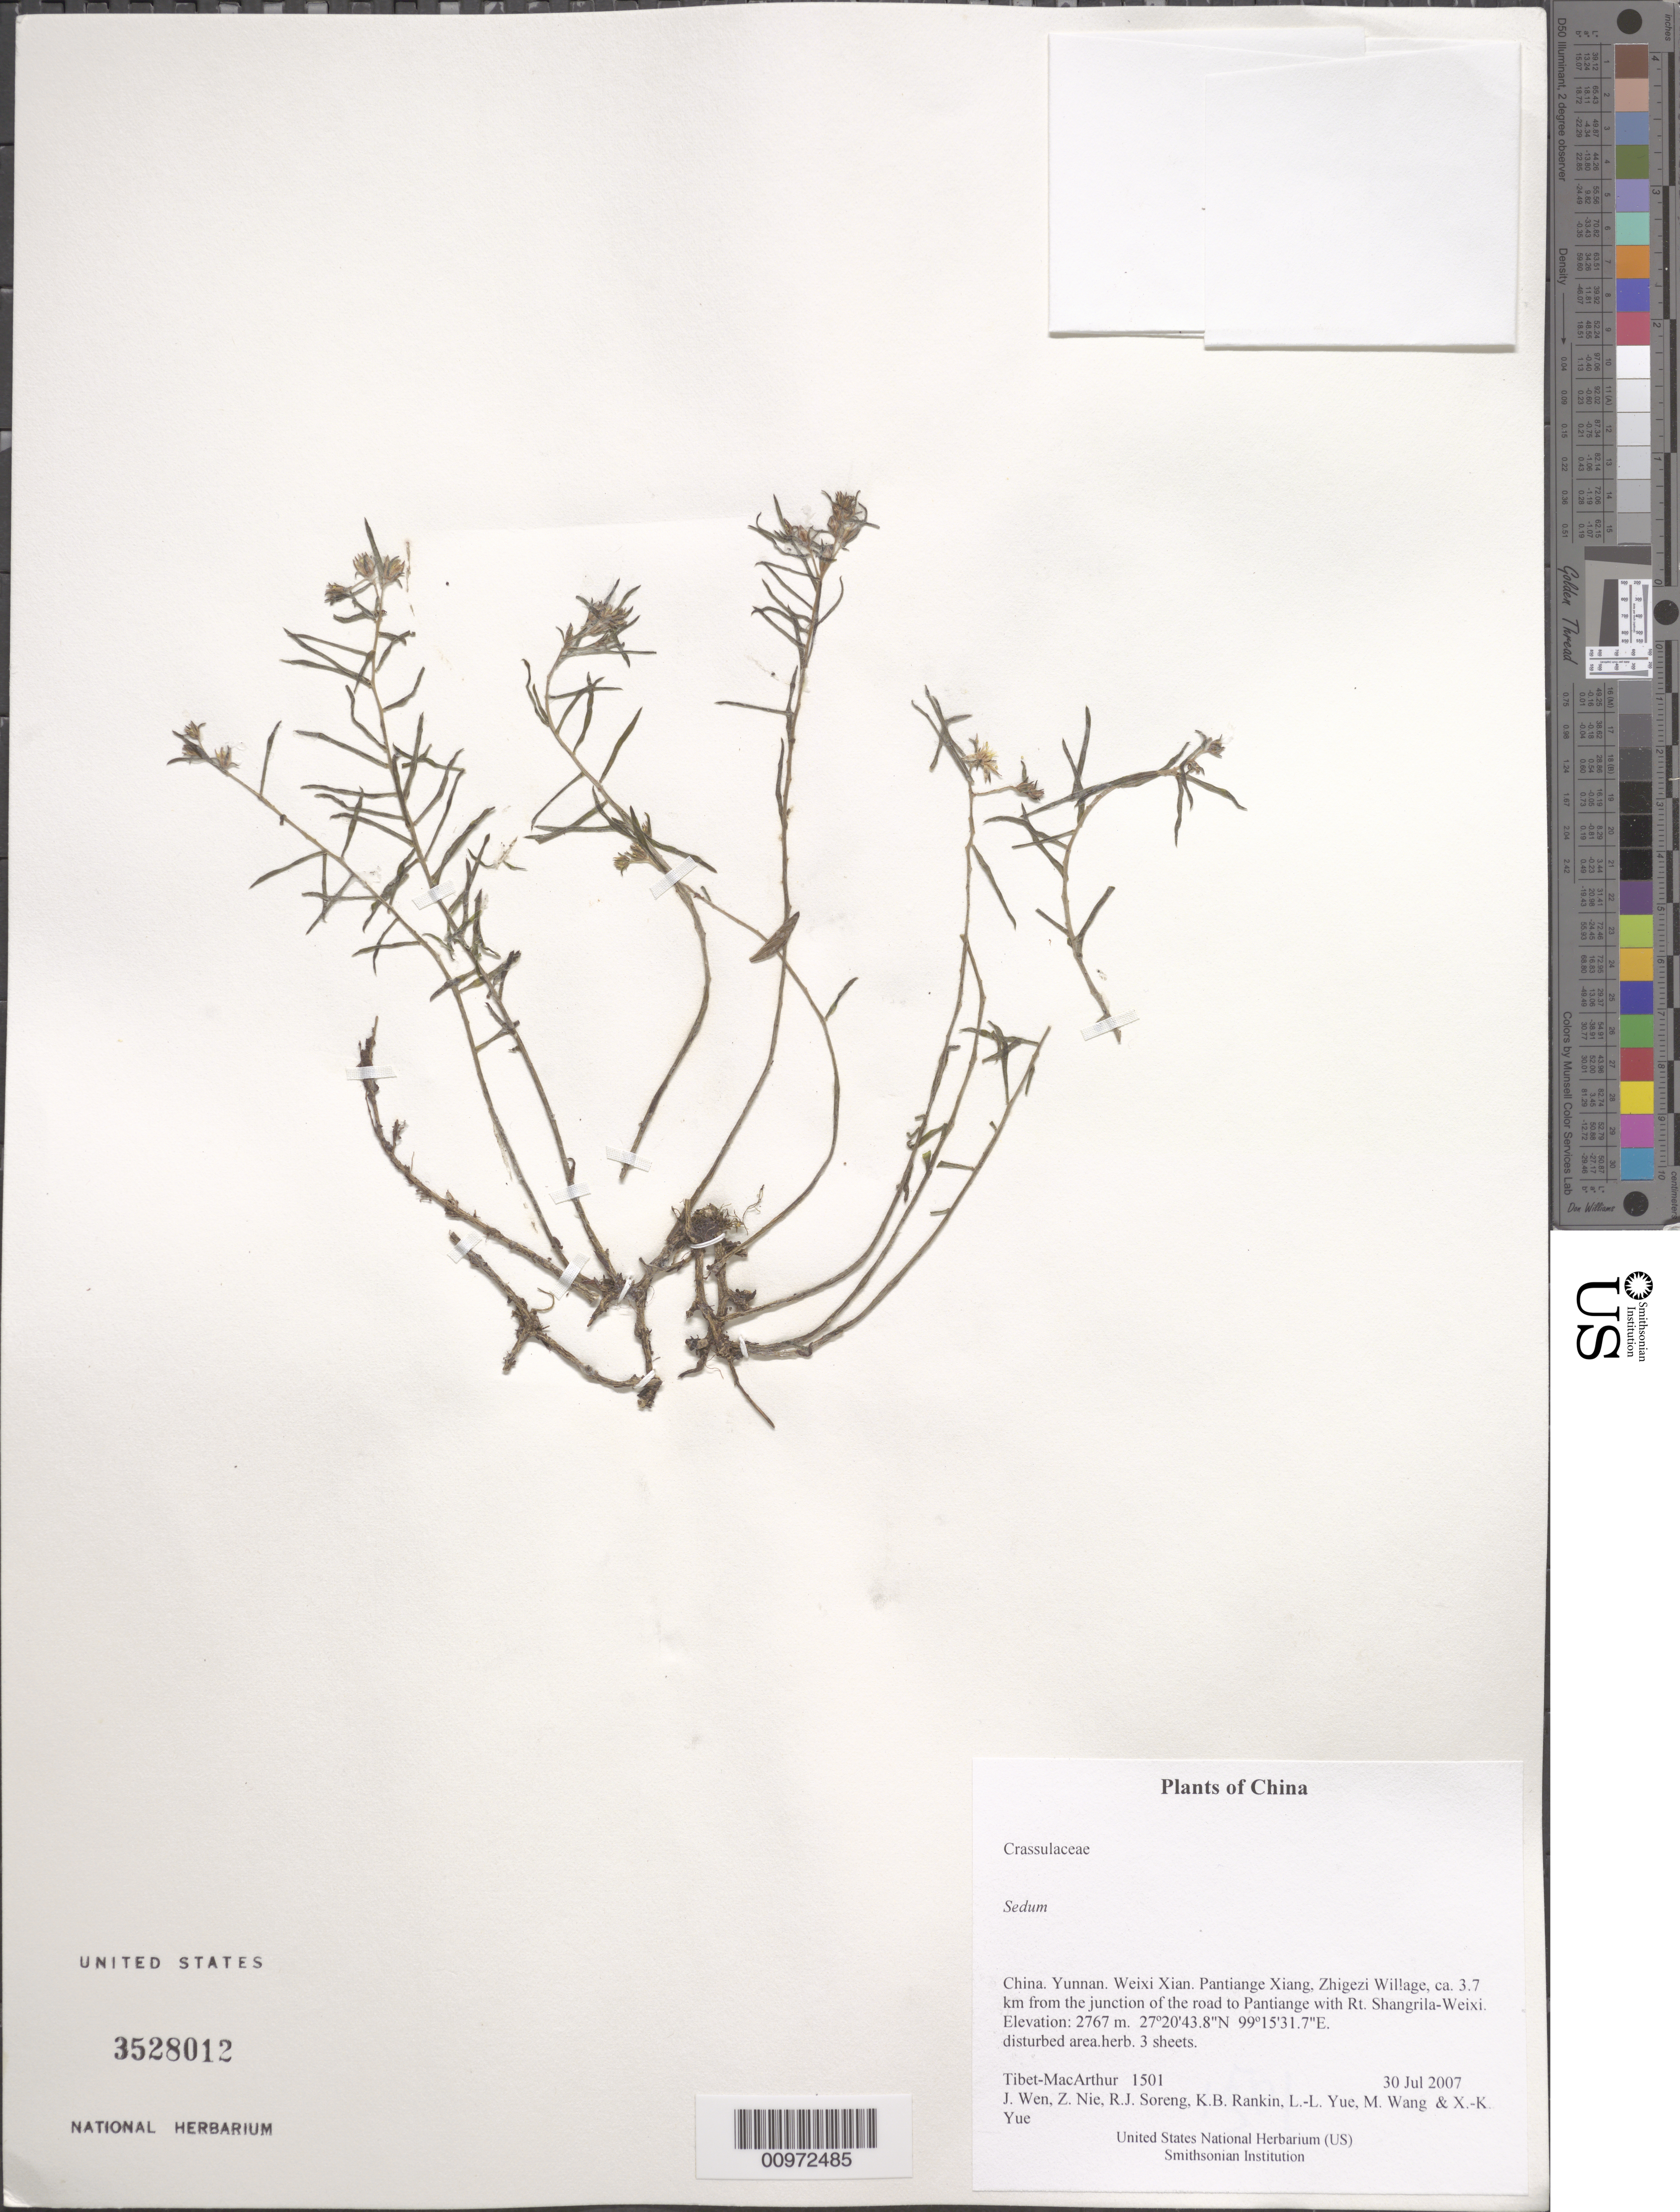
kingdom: Plantae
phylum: Tracheophyta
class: Magnoliopsida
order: Saxifragales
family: Crassulaceae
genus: Sedum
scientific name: Sedum sp.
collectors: Tibet-MacArthur, J. Wen, Z. Nie, R. J. Soreng, K. Rankin, L. Yue, M. Wang & X. Yue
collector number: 1501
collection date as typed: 30 Jul 2007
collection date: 2007-07-30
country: China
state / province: Yunnan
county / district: Weixi Xian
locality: Pantiange Xiang, Zhigezi Willage, ca. 3.7 km from the junction of the road to Pantiange with Rt. Shangrila-Weixi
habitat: disturbed area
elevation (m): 2767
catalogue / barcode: US 3528012